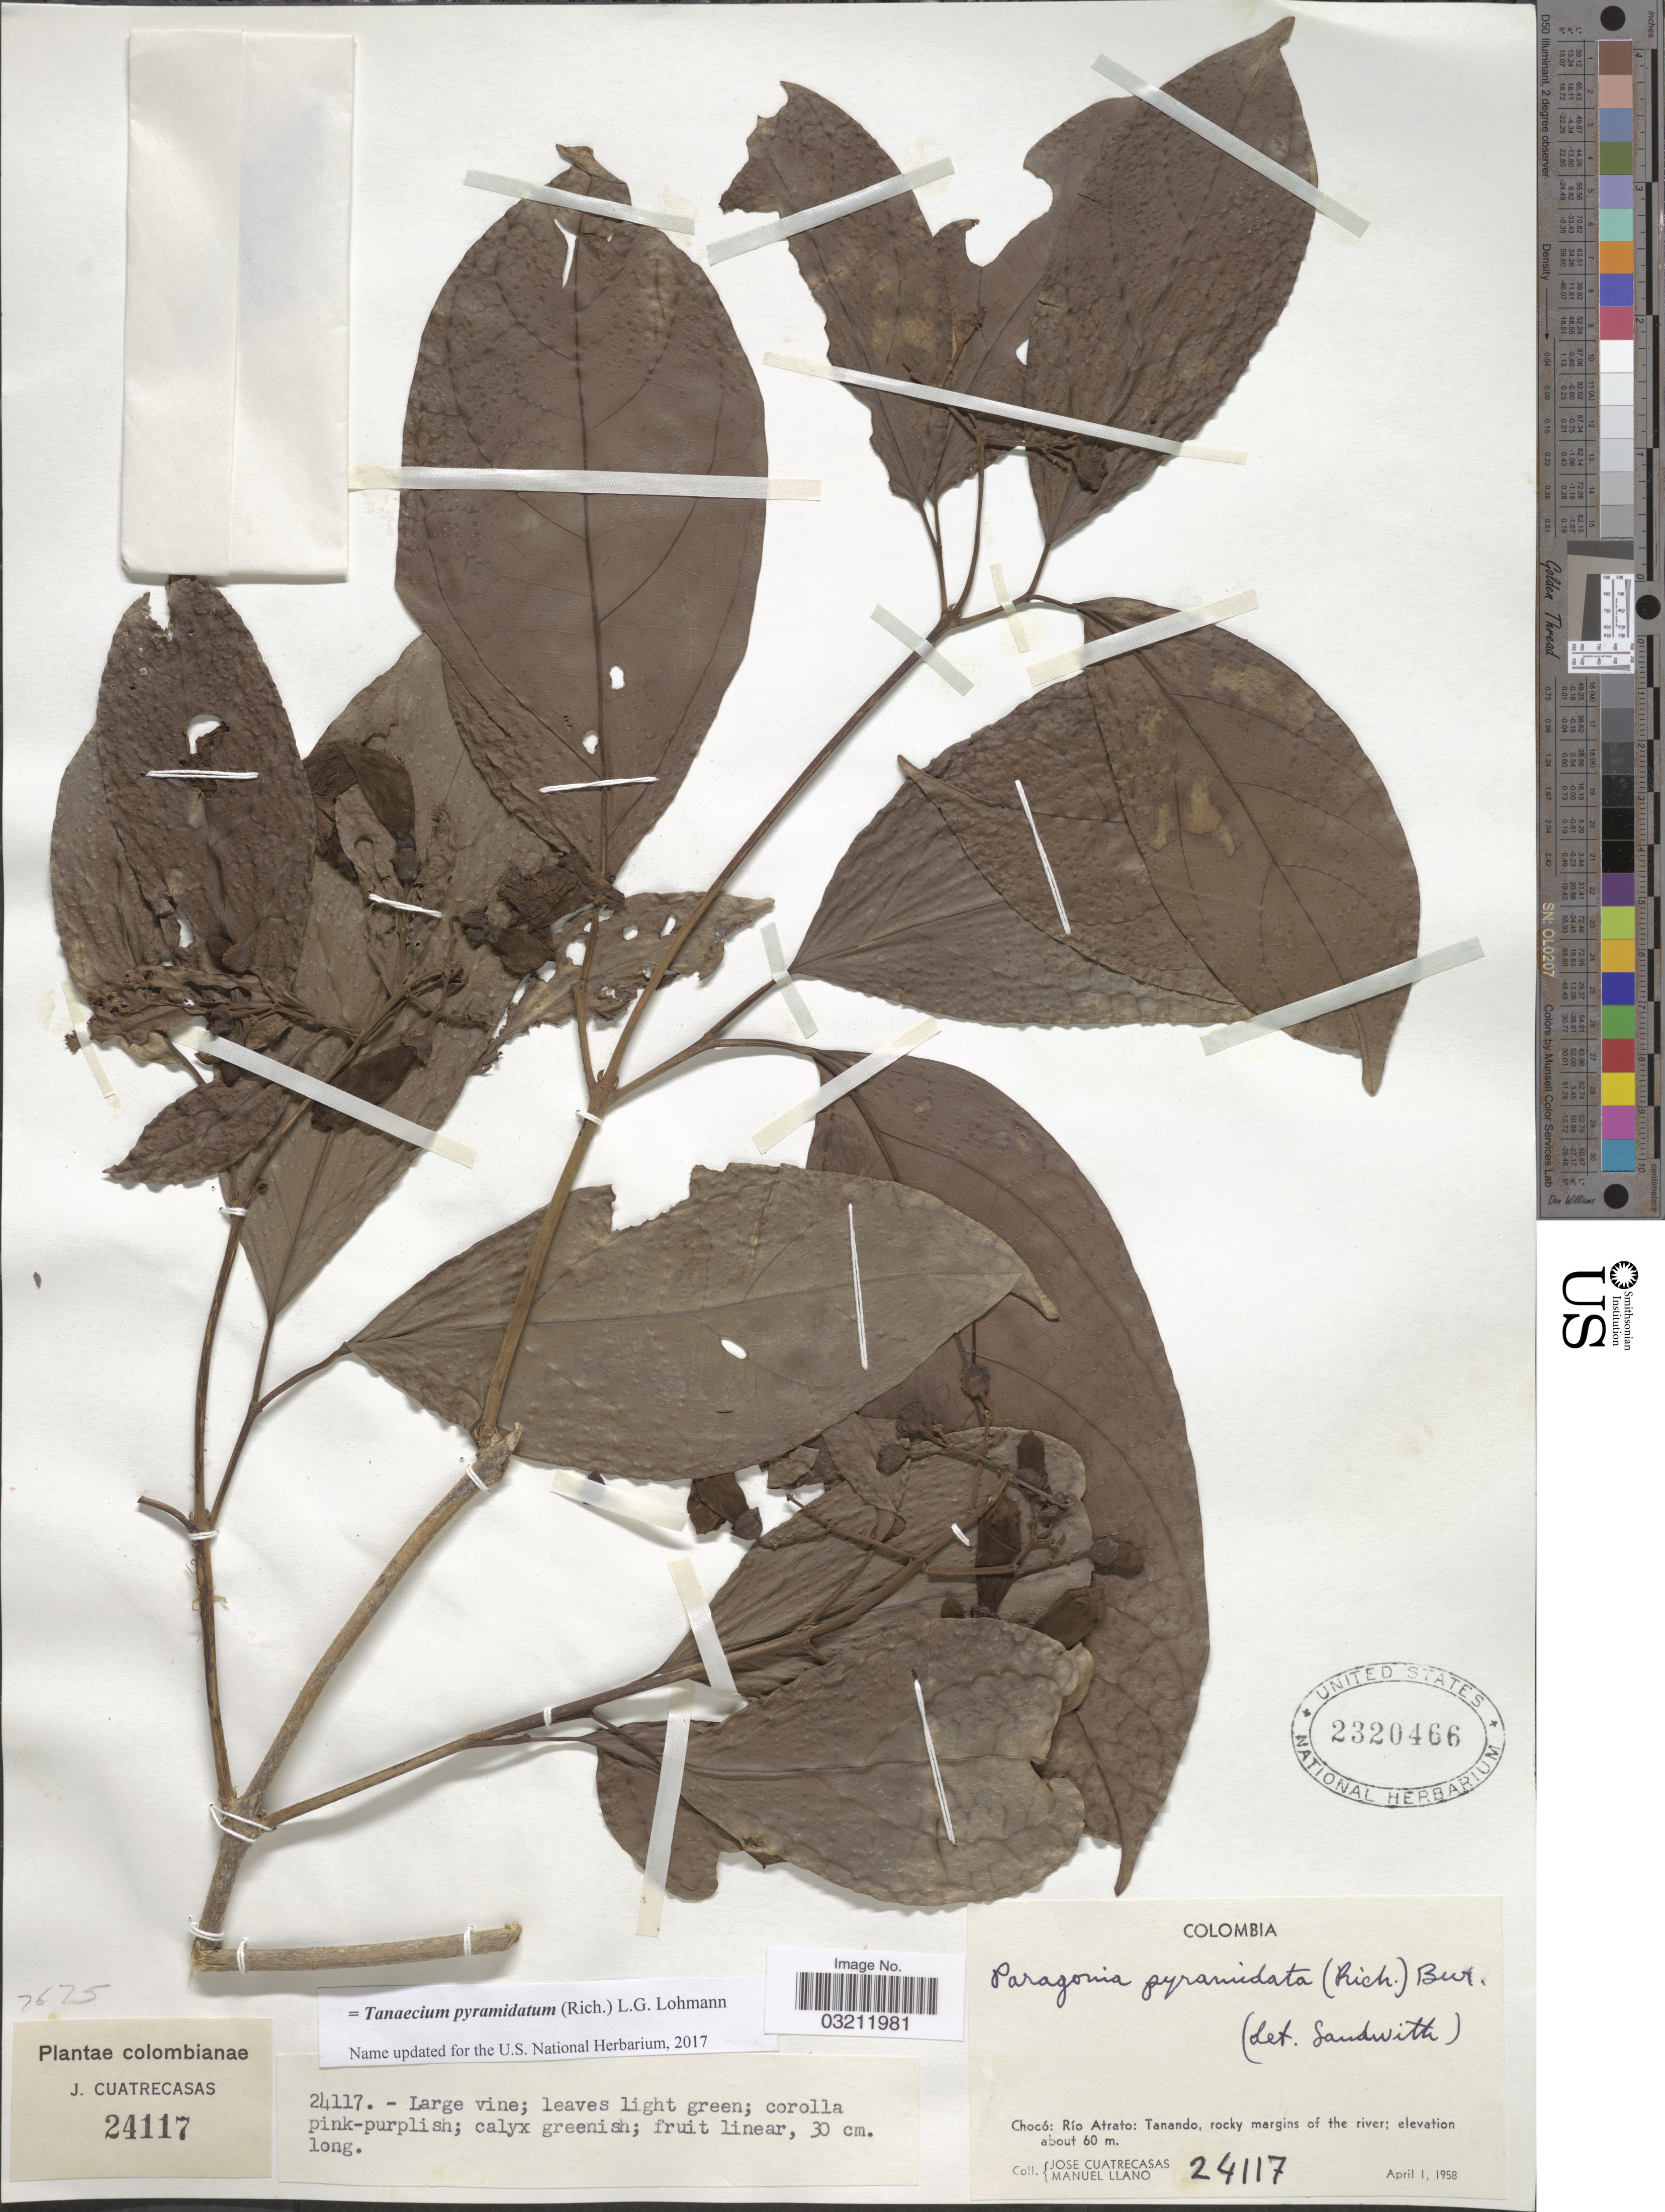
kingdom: Plantae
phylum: Tracheophyta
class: Magnoliopsida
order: Lamiales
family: Bignoniaceae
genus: Tanaecium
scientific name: Tanaecium pyramidatum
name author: (Rich.) L.G. Lohmann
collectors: J. Cuatrecasas & M. Llano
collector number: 24117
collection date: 1958-04-01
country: Colombia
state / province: Chocó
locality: Río Atrato: Tanando, rocky margins of the river.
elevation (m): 60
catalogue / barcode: US 2320466